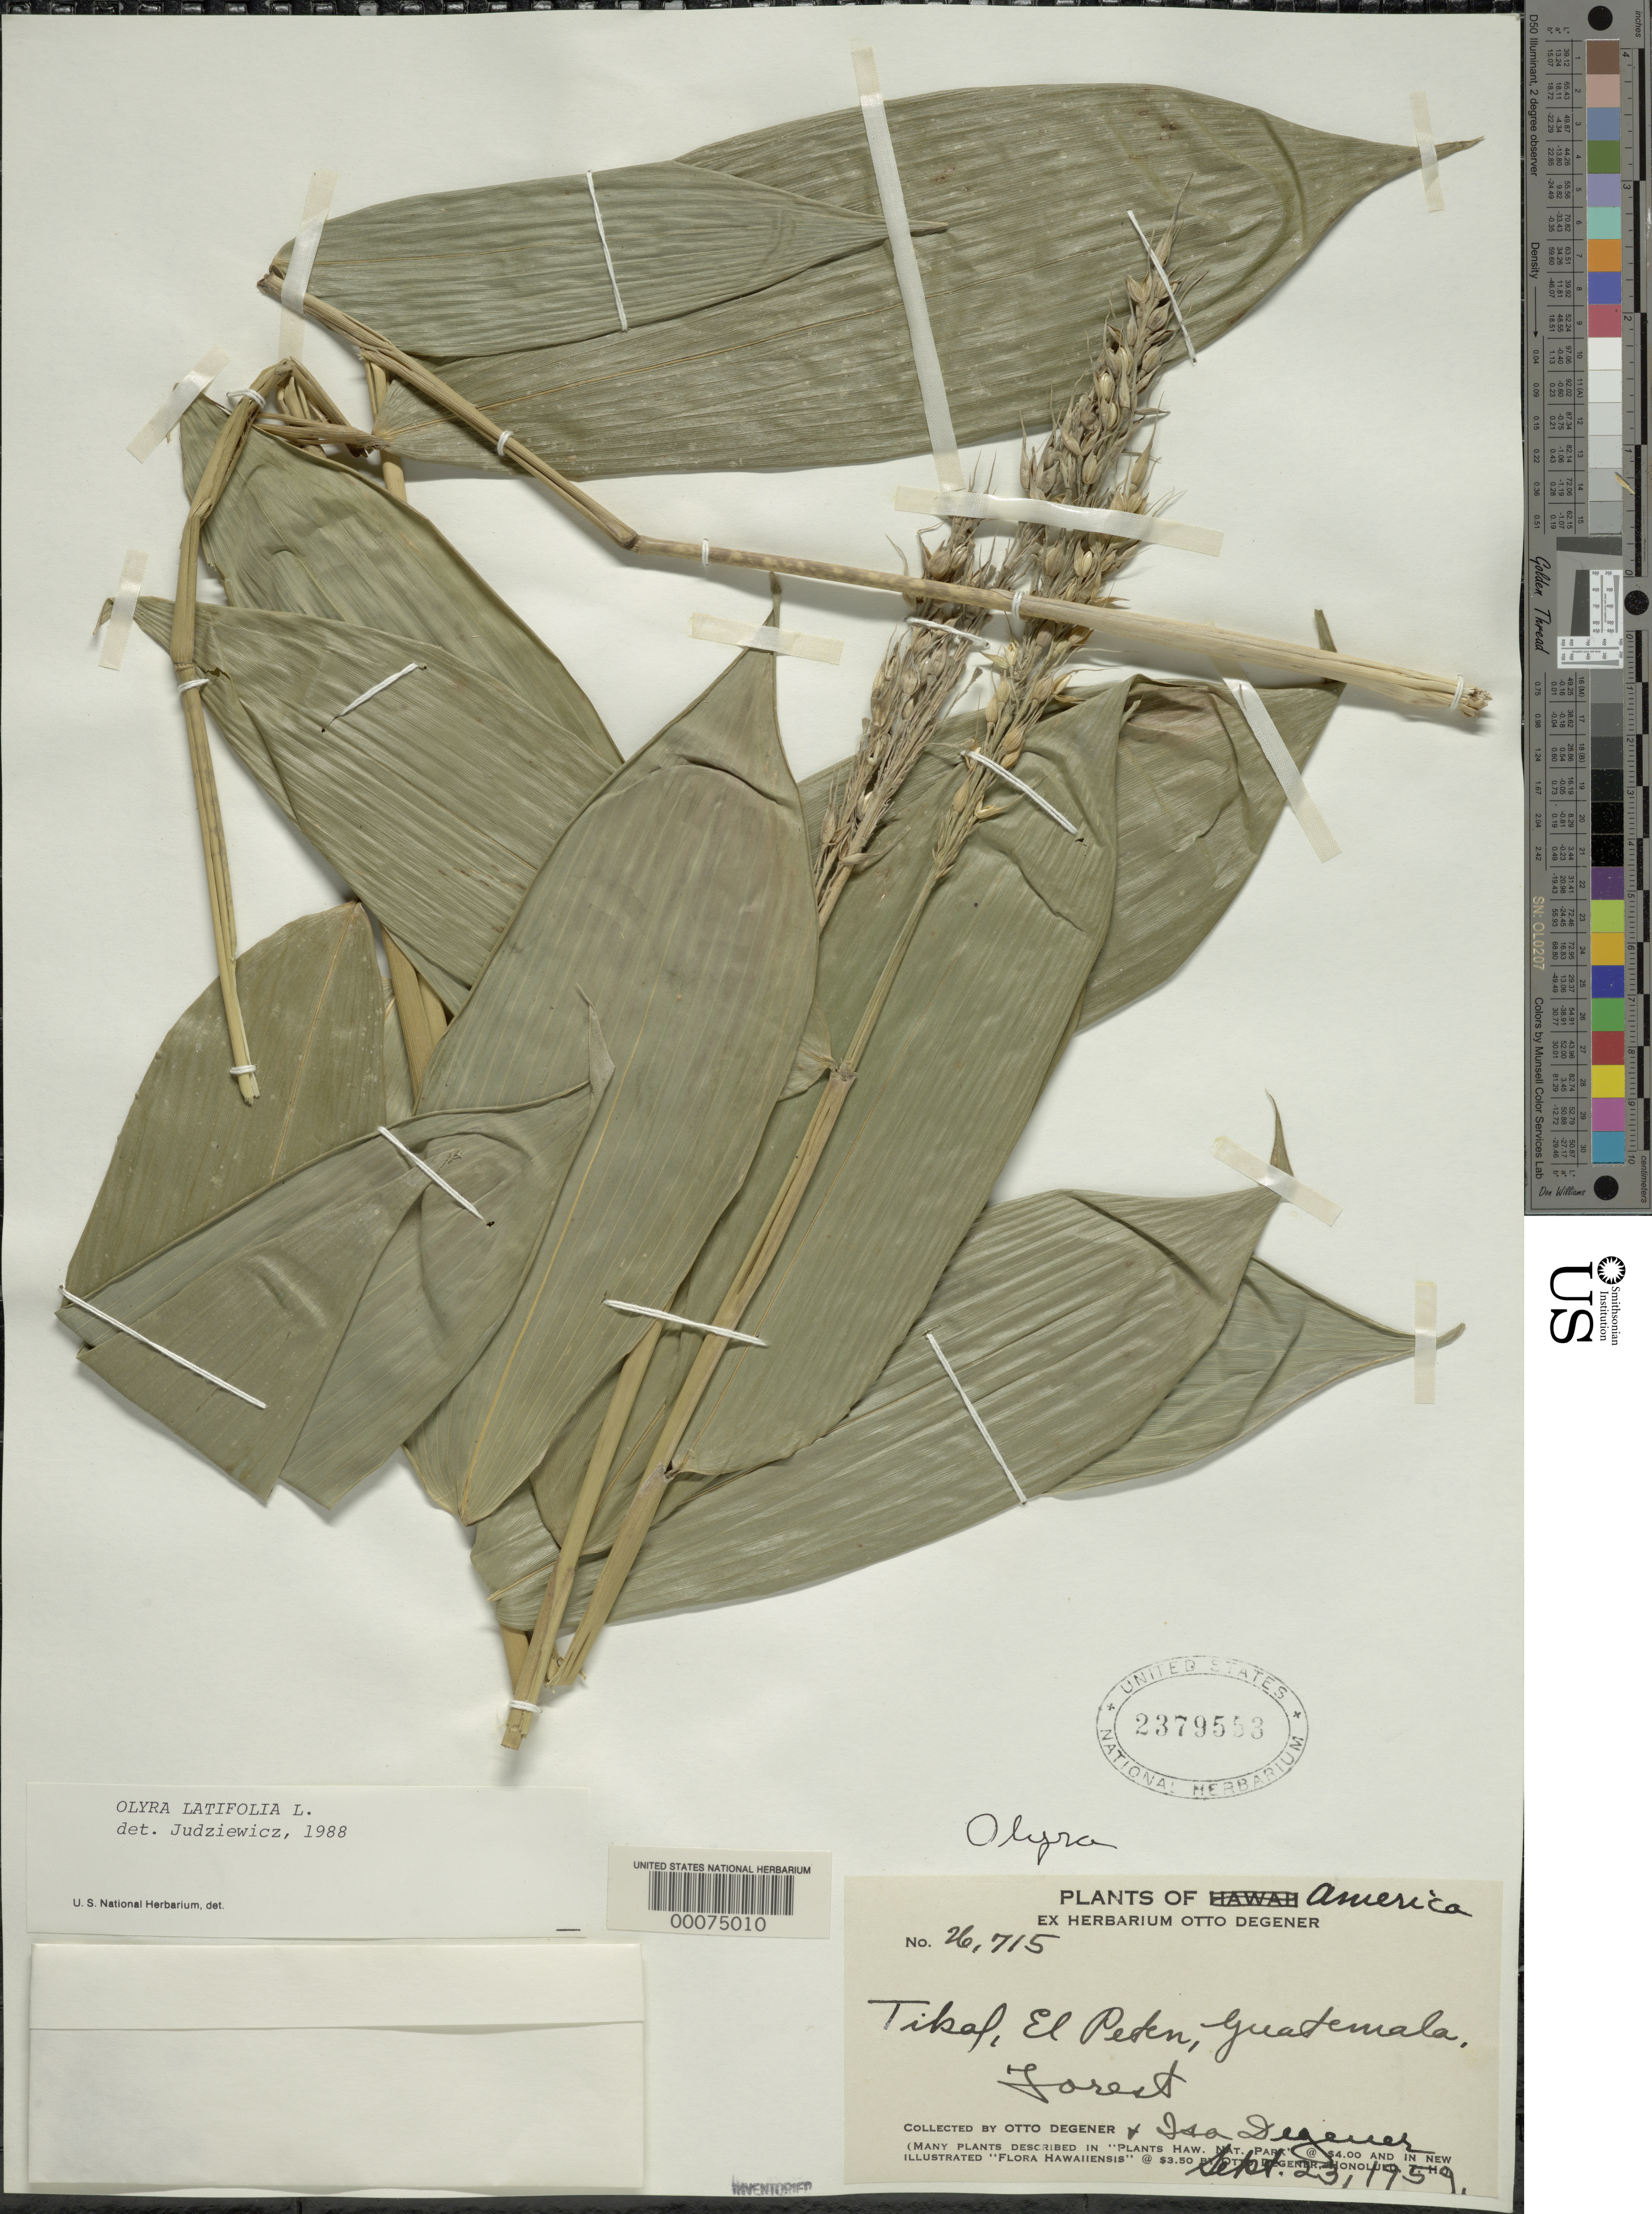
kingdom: Plantae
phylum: Tracheophyta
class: Liliopsida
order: Poales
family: Poaceae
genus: Olyra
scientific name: Olyra latifolia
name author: L.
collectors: O. Degener & I. Degener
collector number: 26715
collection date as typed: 23 Sep 1959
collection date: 1959-09-23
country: Guatemala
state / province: El Petén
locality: Tikal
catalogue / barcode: US 2379553